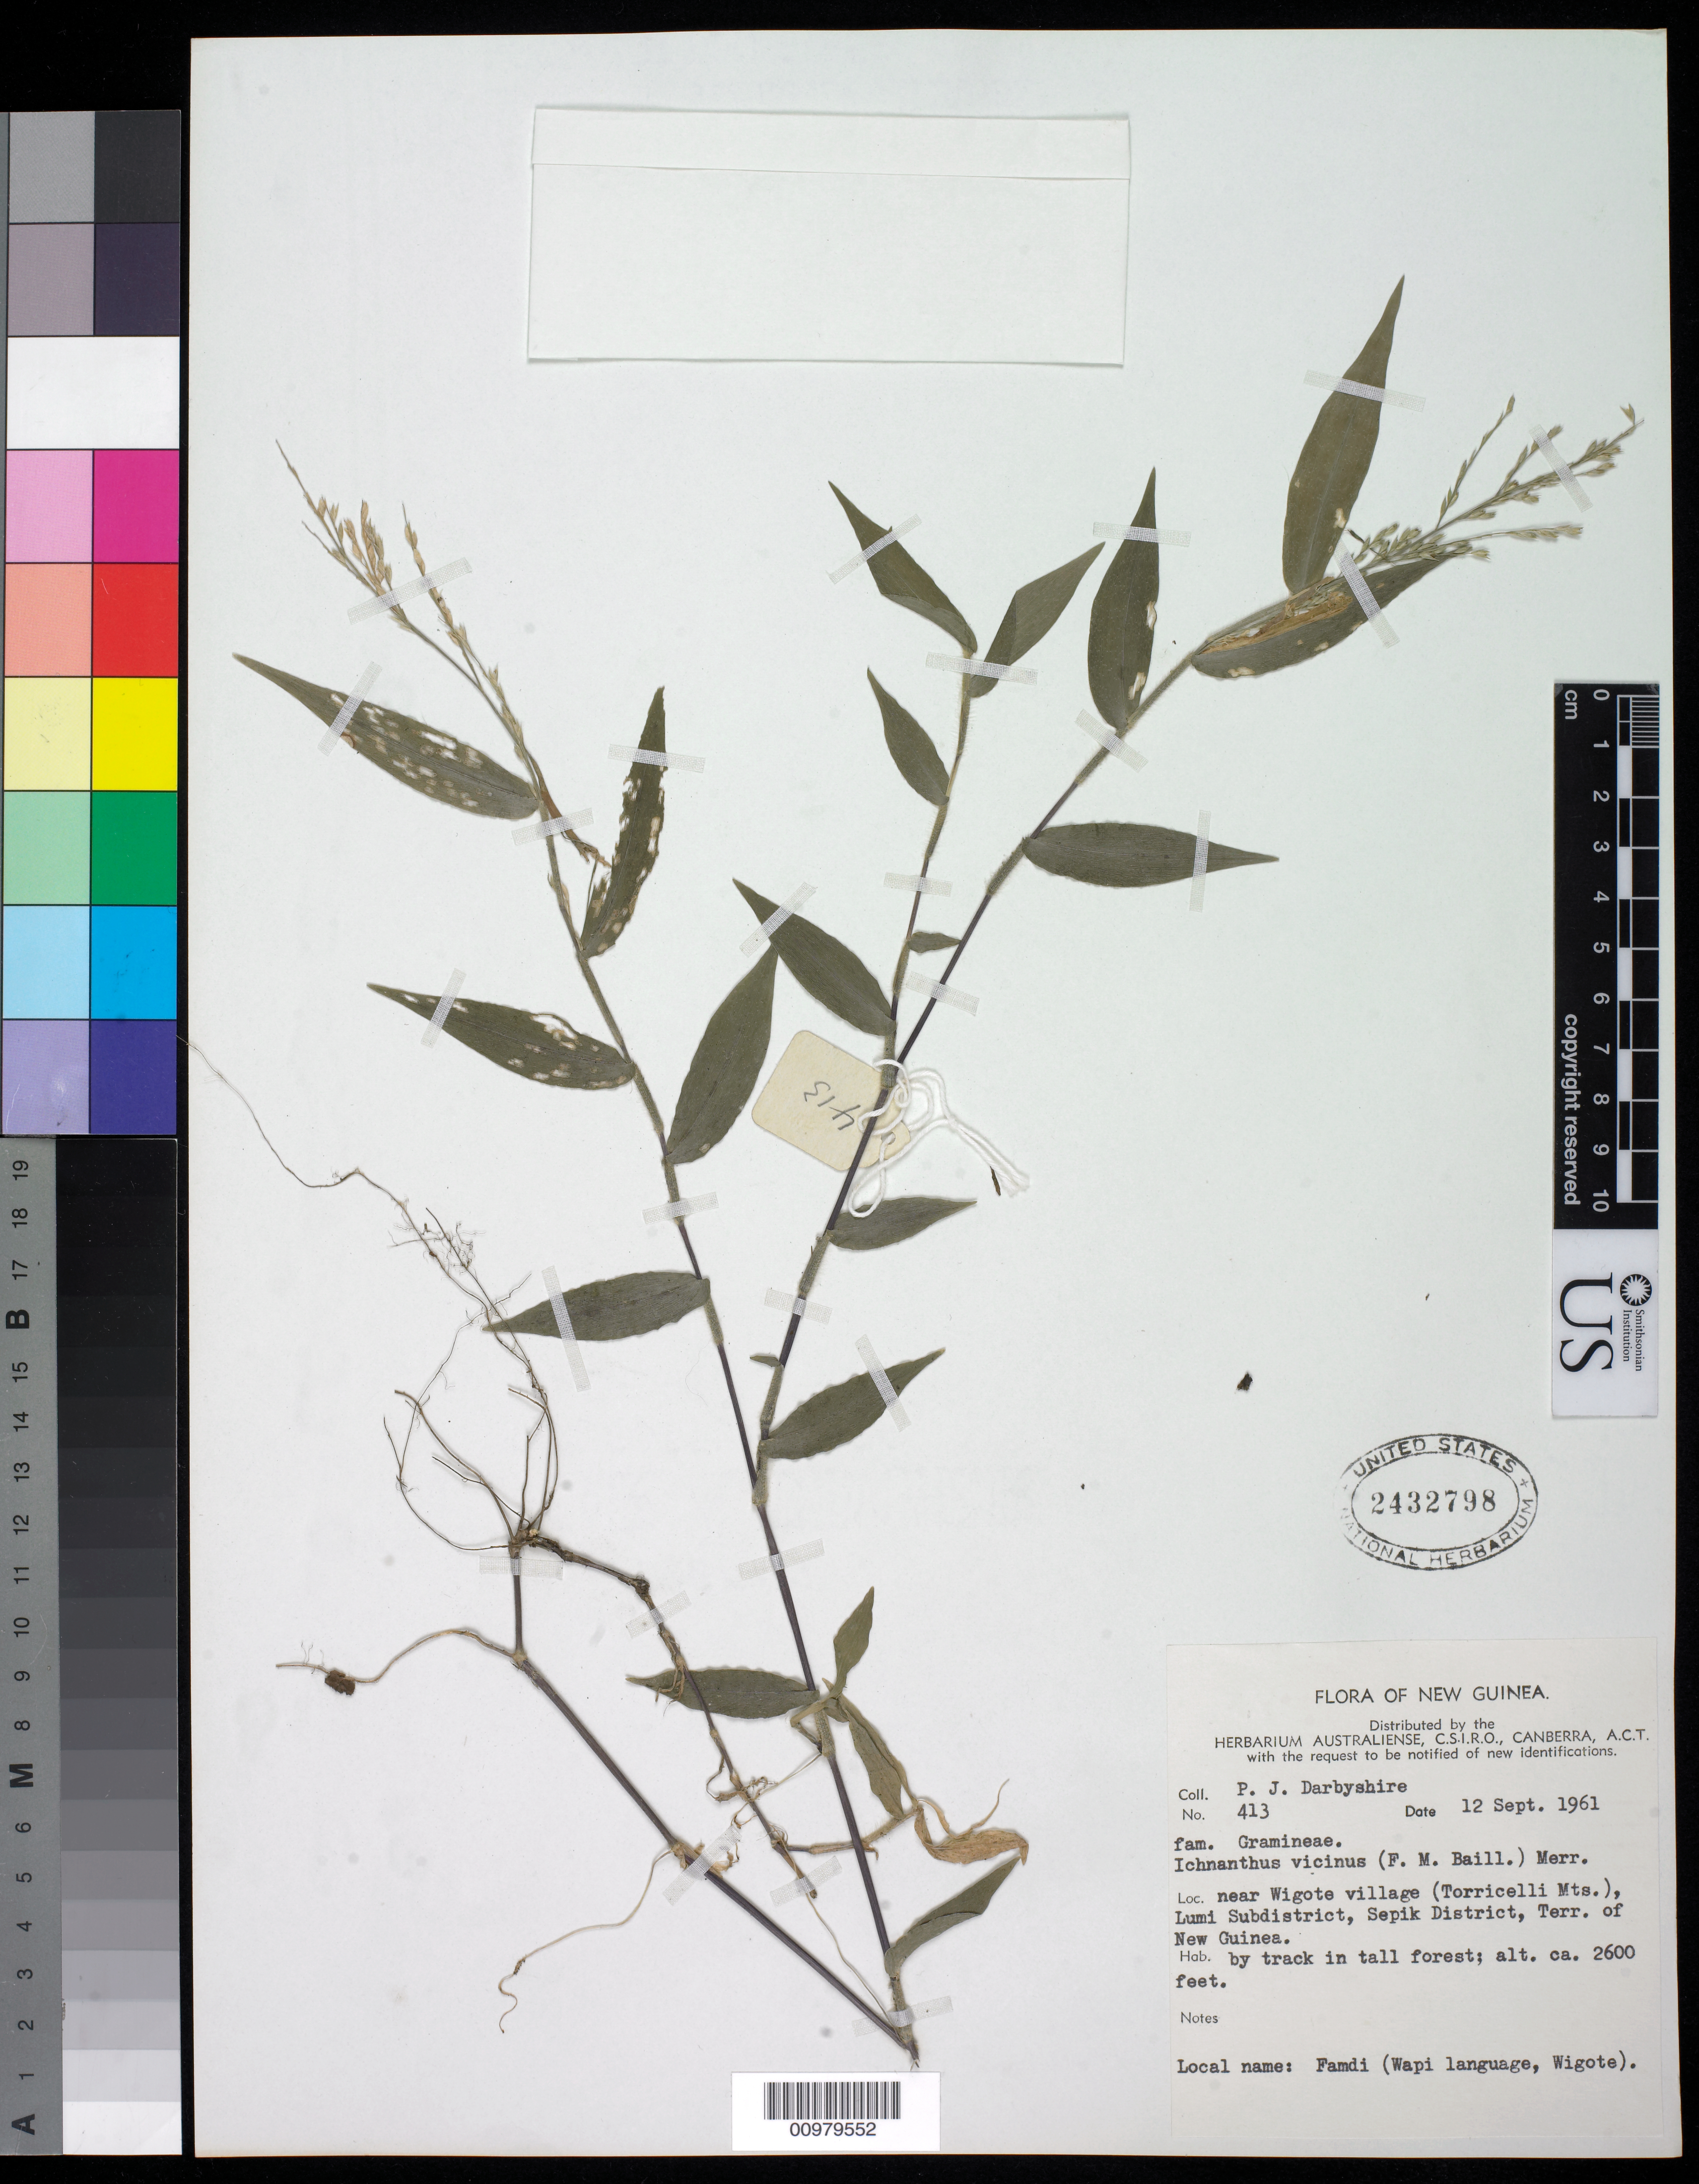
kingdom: Plantae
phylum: Tracheophyta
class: Liliopsida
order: Poales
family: Poaceae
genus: Ichnanthus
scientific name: Ichnanthus vicinus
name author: (F.M. Bailey) Merr.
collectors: P. Darbyshire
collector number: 413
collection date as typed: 12 Sep 1961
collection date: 1961-09-12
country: Papua New Guinea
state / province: Sandaun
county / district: Lumi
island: New Guinea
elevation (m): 792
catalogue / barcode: US 2432798